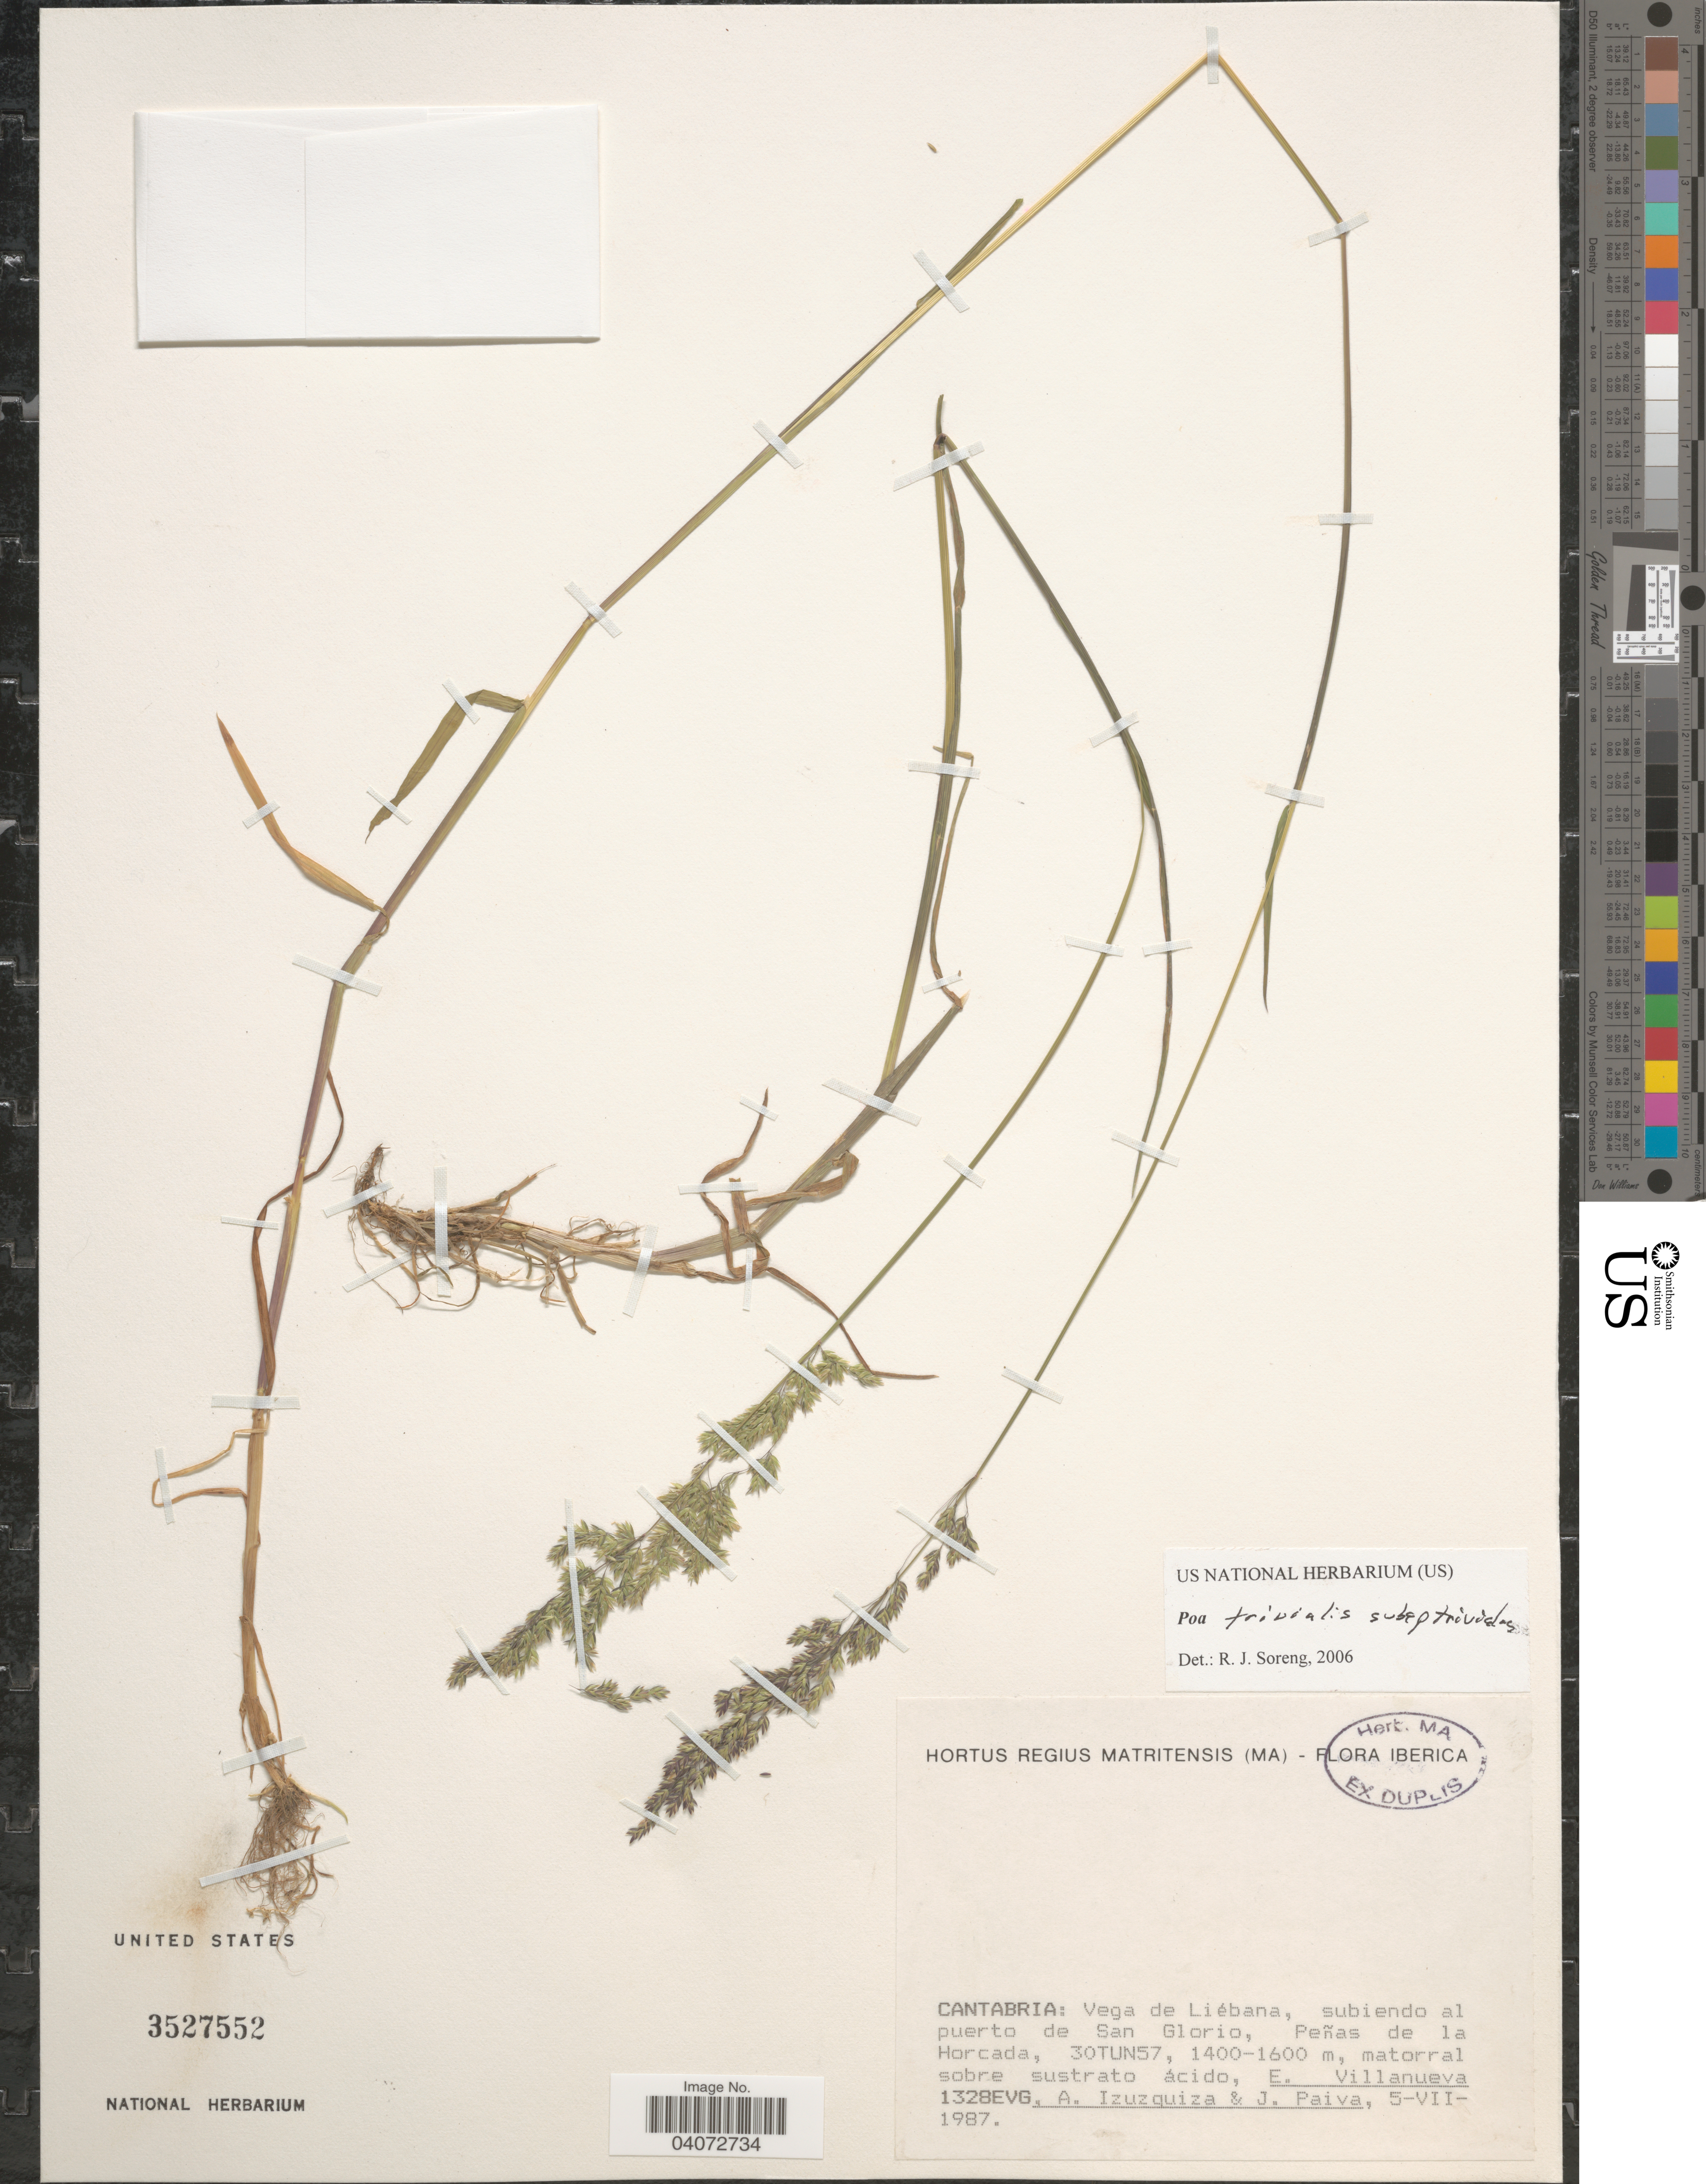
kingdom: Plantae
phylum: Tracheophyta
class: Liliopsida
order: Poales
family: Poaceae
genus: Poa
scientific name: Poa trivialis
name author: L.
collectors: E. Villanueva, A. Izuzquiza & J. Paiva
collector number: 1328EVG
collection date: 1987-07-05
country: Spain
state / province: Cantabria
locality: Vega de Liébana, subiendo al puerto de San Glorio, Peñas de la Horcada, 30TUN57.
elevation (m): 1400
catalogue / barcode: US 3527552